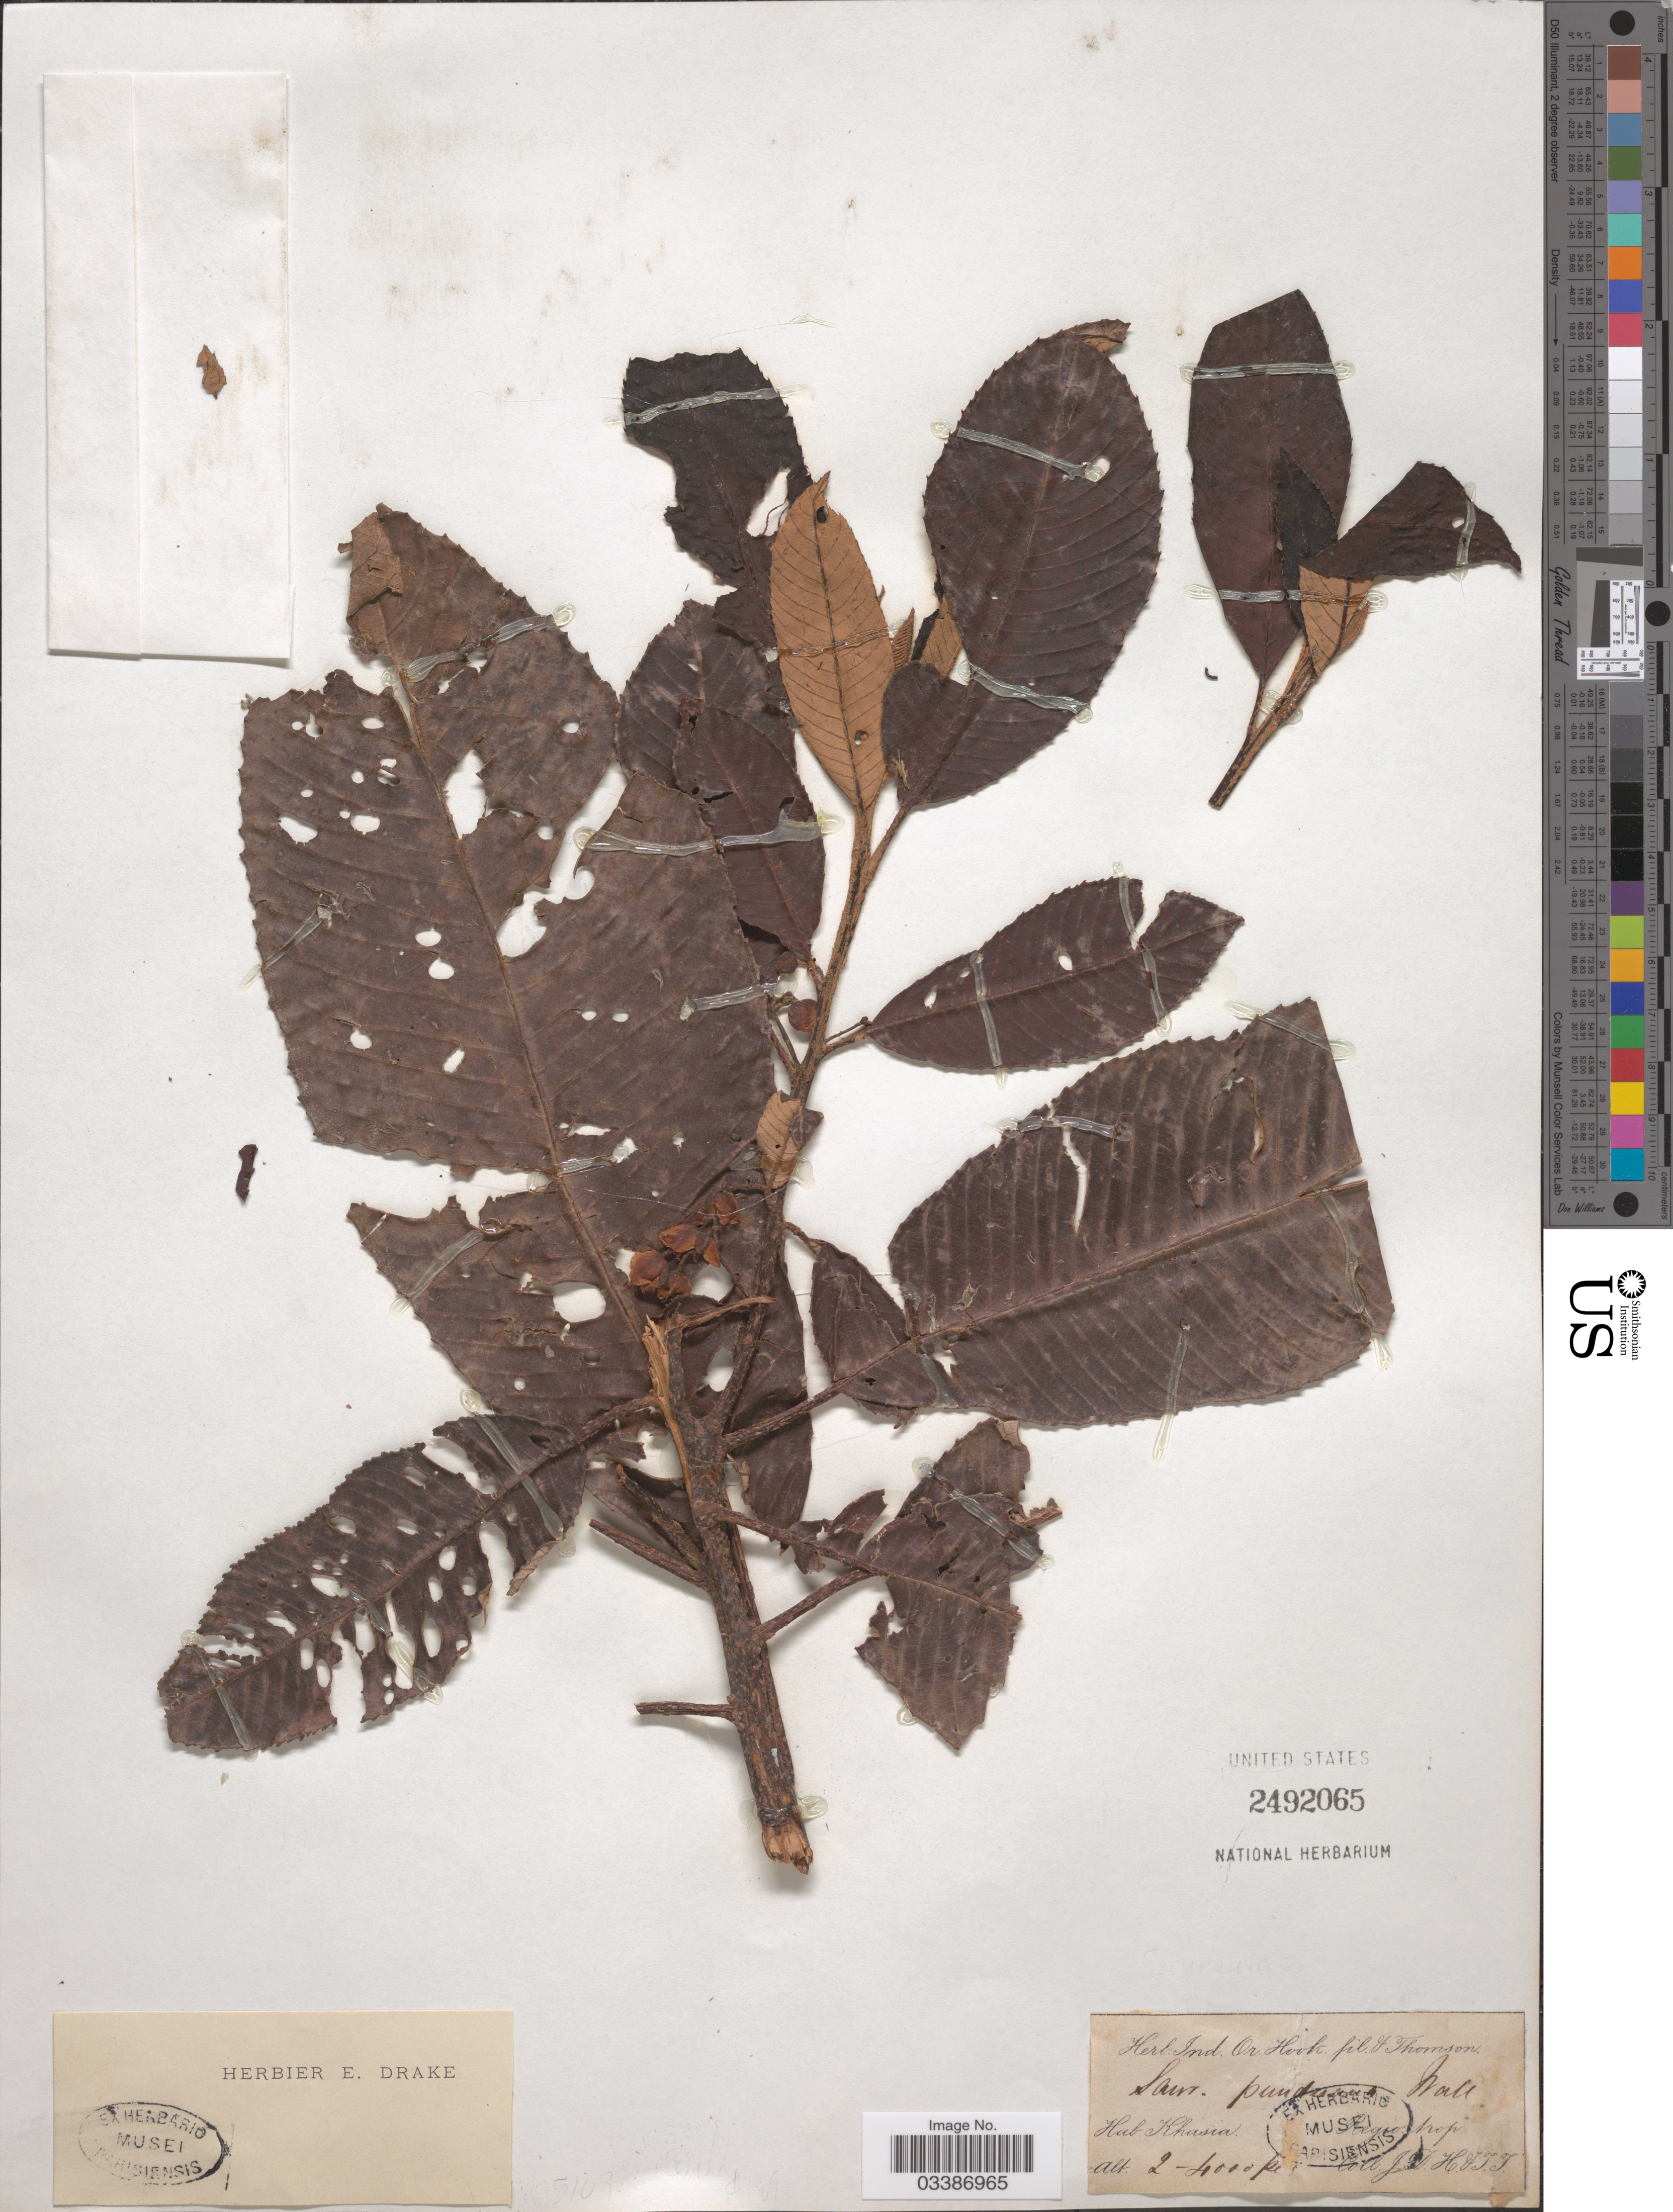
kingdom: Plantae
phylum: Tracheophyta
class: Magnoliopsida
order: Ericales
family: Actinidiaceae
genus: Saurauia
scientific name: Saurauia punduana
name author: Wall.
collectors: J. D. Hooker & T. Thomson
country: India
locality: Khasia. Regio trop.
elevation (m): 610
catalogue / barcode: US 2492065